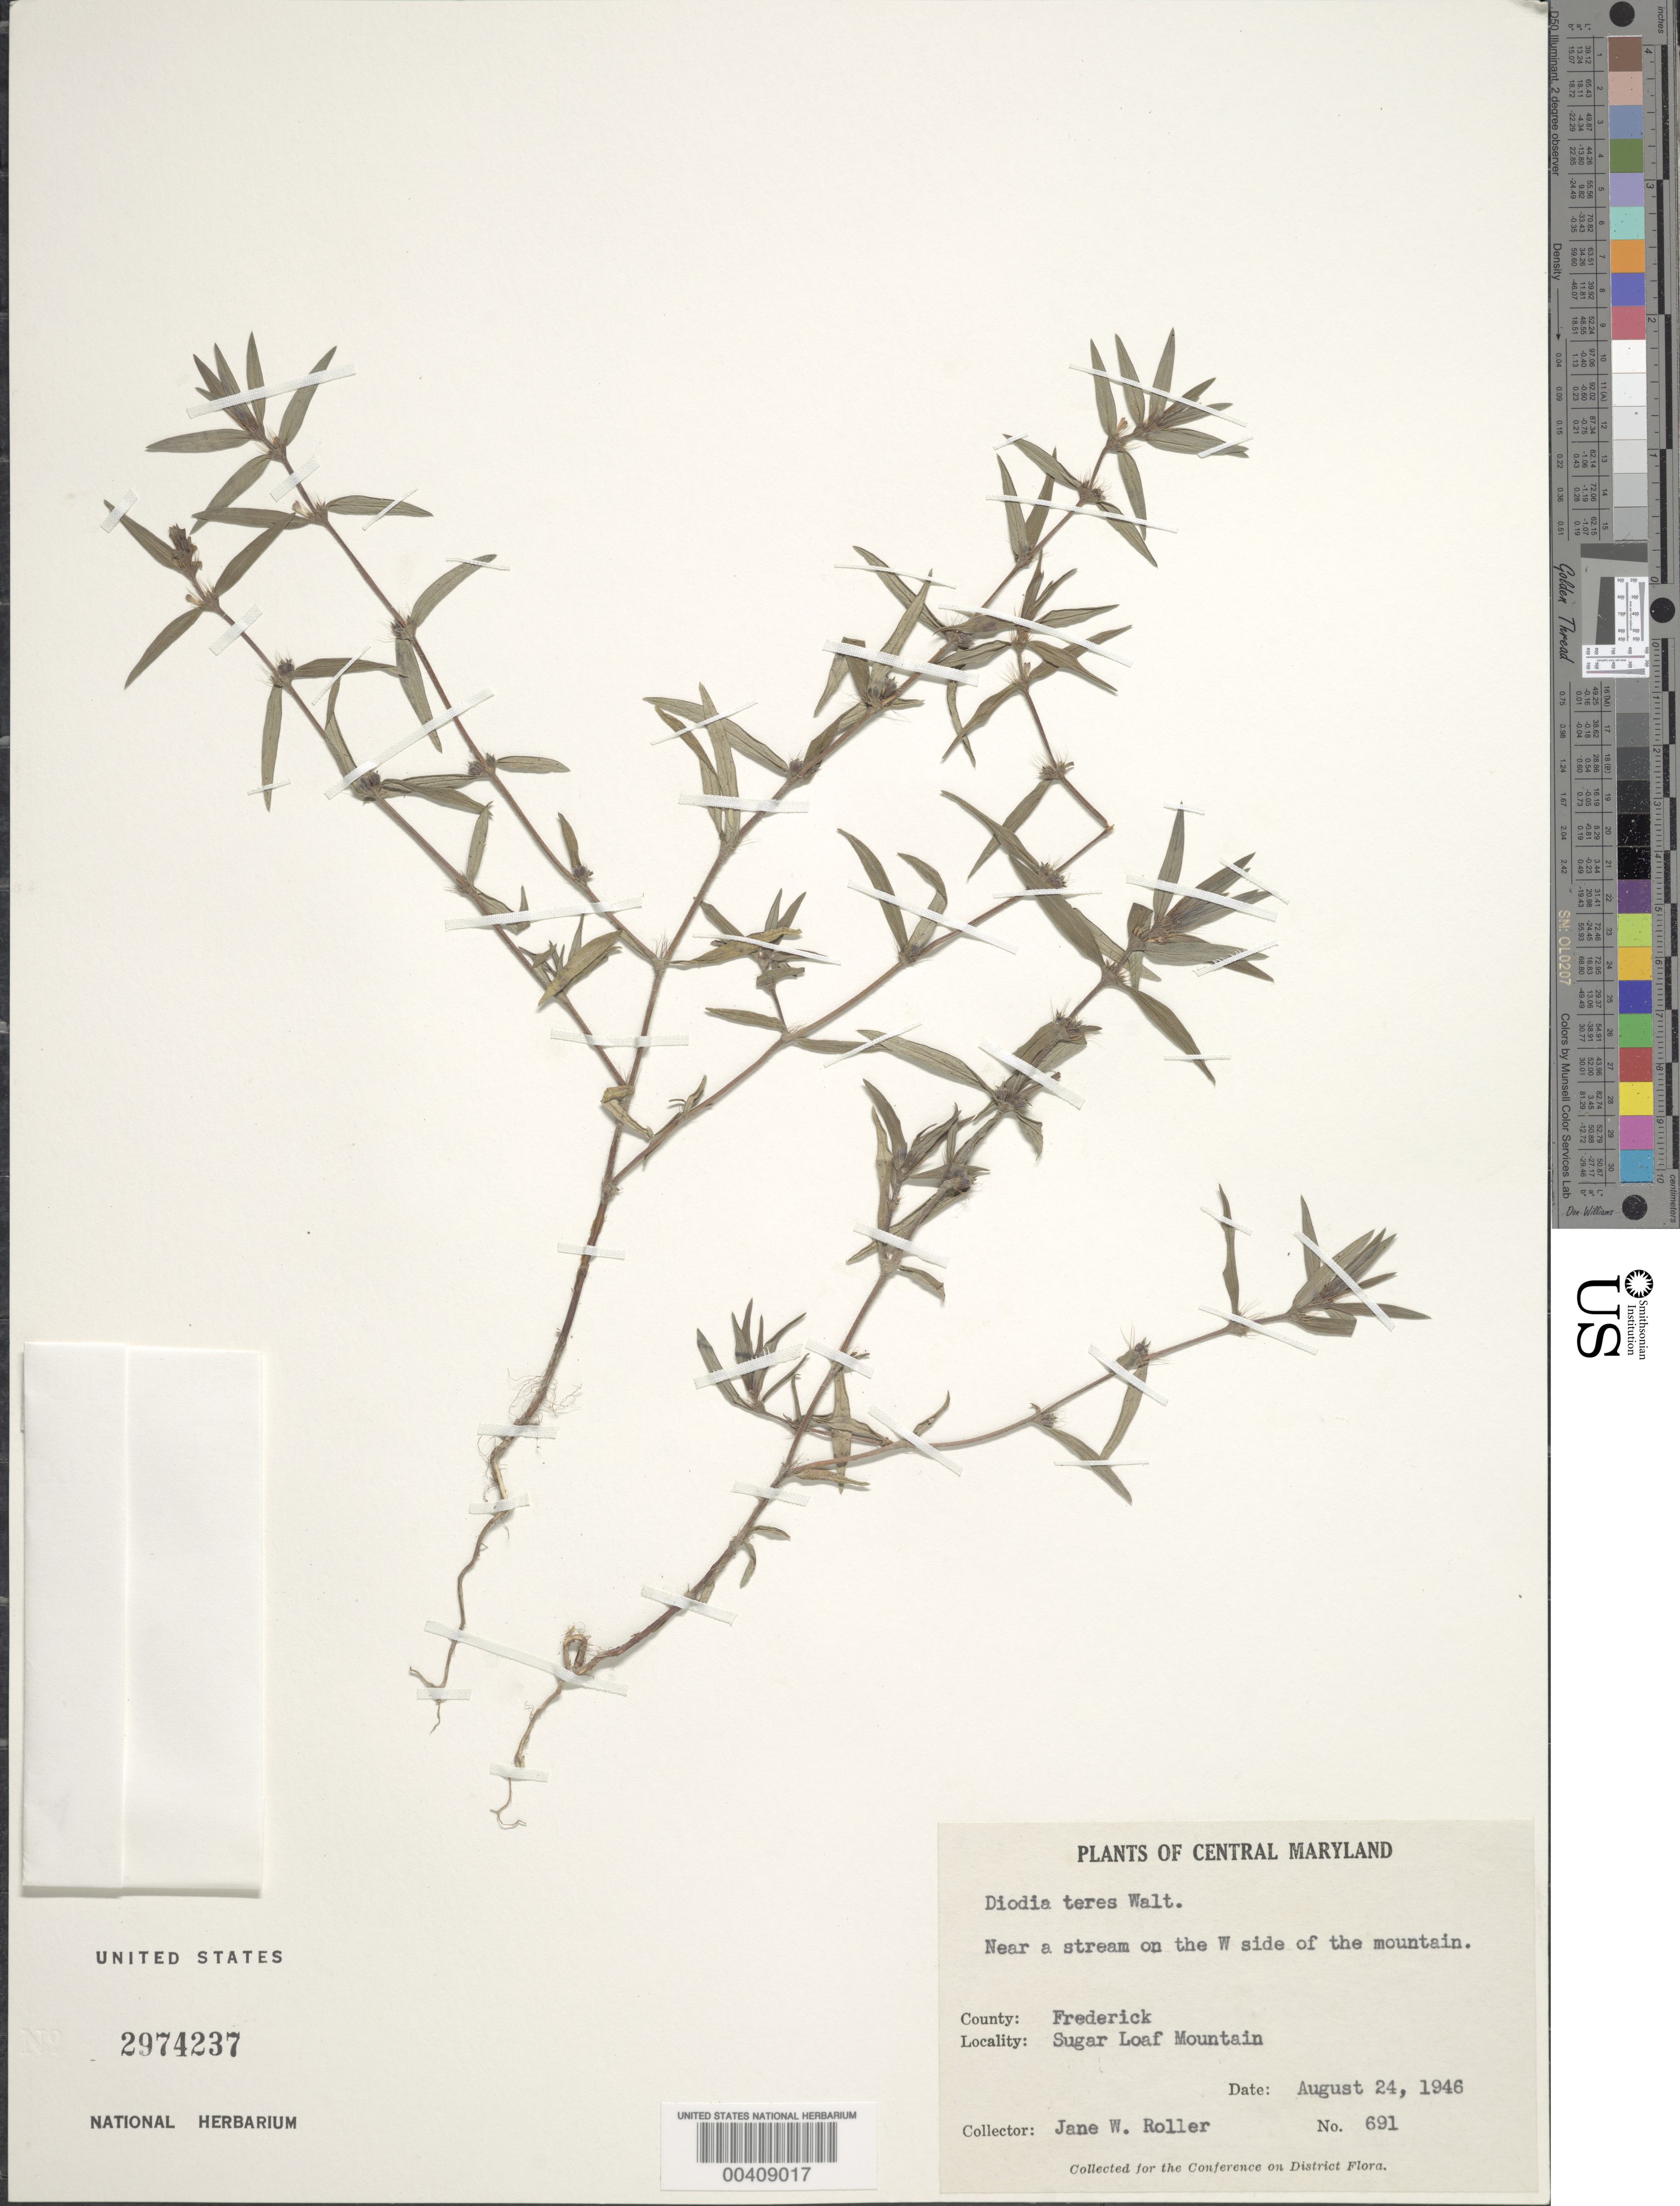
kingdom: Plantae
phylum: Tracheophyta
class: Magnoliopsida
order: Gentianales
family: Rubiaceae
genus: Diodia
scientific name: Diodia teres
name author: Walter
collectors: J. W. Roller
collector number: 691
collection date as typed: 24 Aug 1946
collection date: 1946-08-24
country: United States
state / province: Maryland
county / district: Frederick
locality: Sugar Loaf Mt.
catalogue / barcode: US 2974237